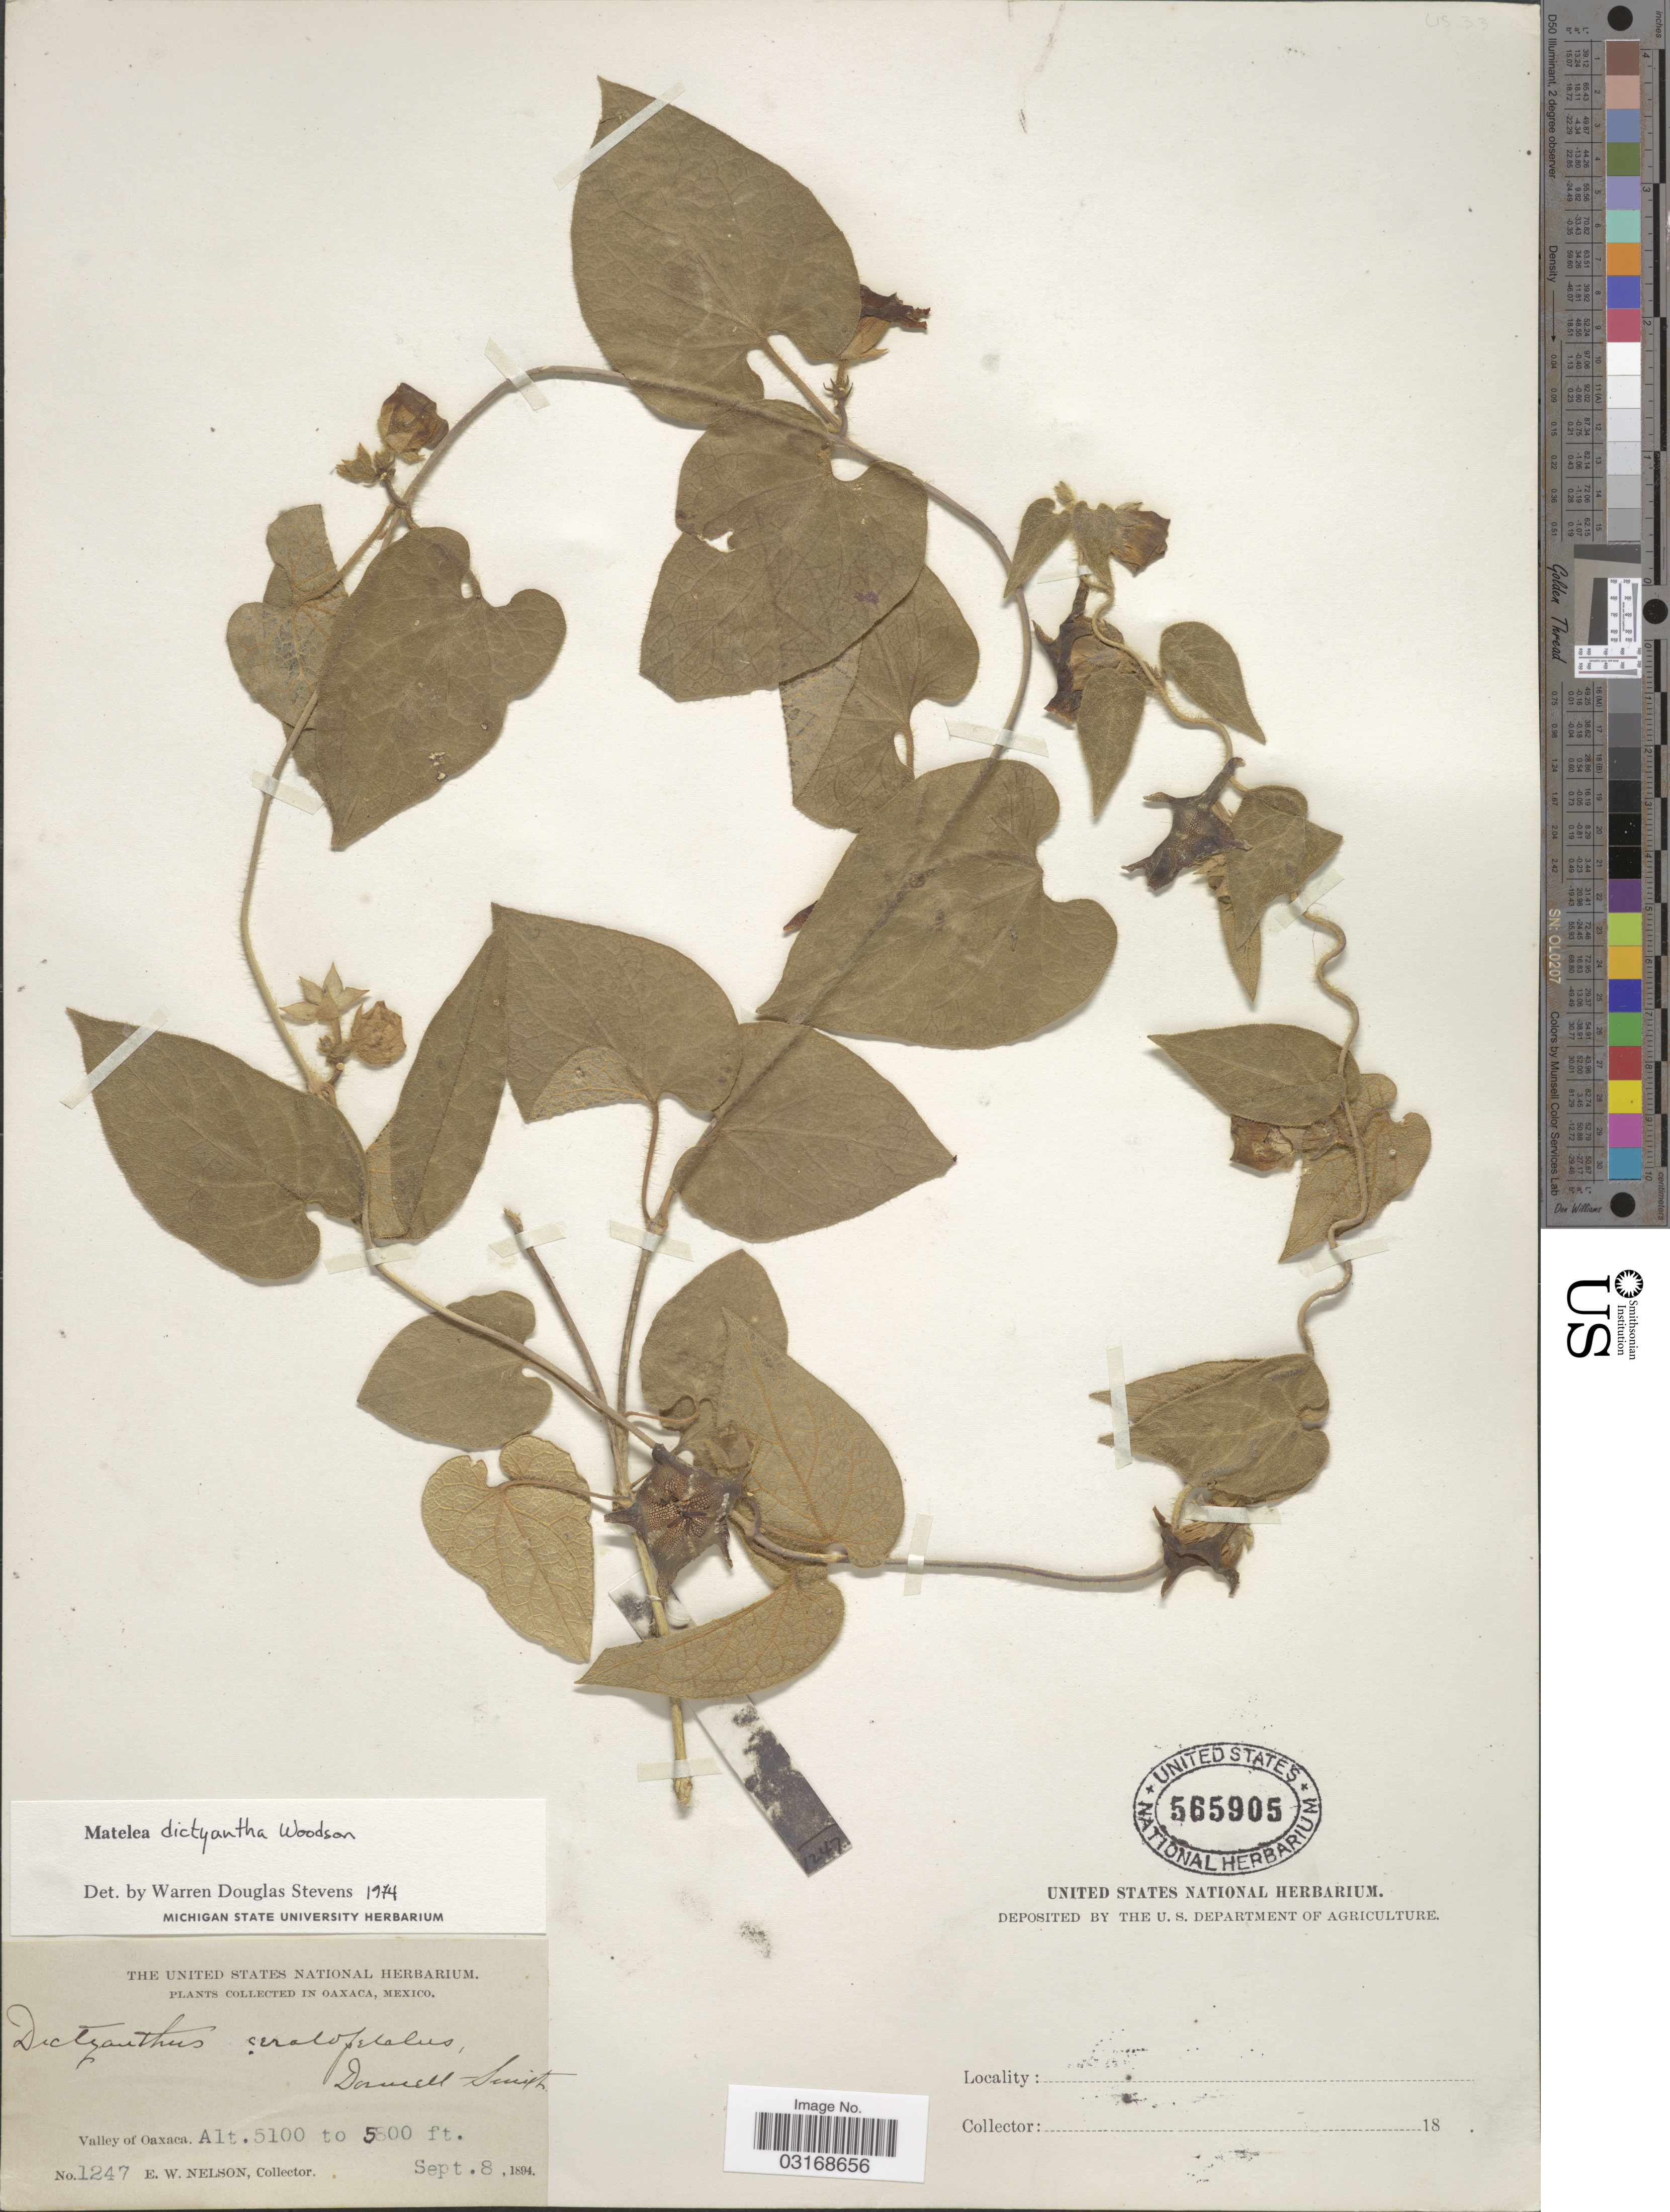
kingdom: Plantae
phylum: Tracheophyta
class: Magnoliopsida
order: Gentianales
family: Apocynaceae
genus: Matelea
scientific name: Matelea dictyantha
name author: Woodson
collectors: E. W. Nelson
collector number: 1247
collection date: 1894-09-08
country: Mexico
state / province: Oaxaca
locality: Valley of Oaxaca.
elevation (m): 1554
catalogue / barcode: US 565905